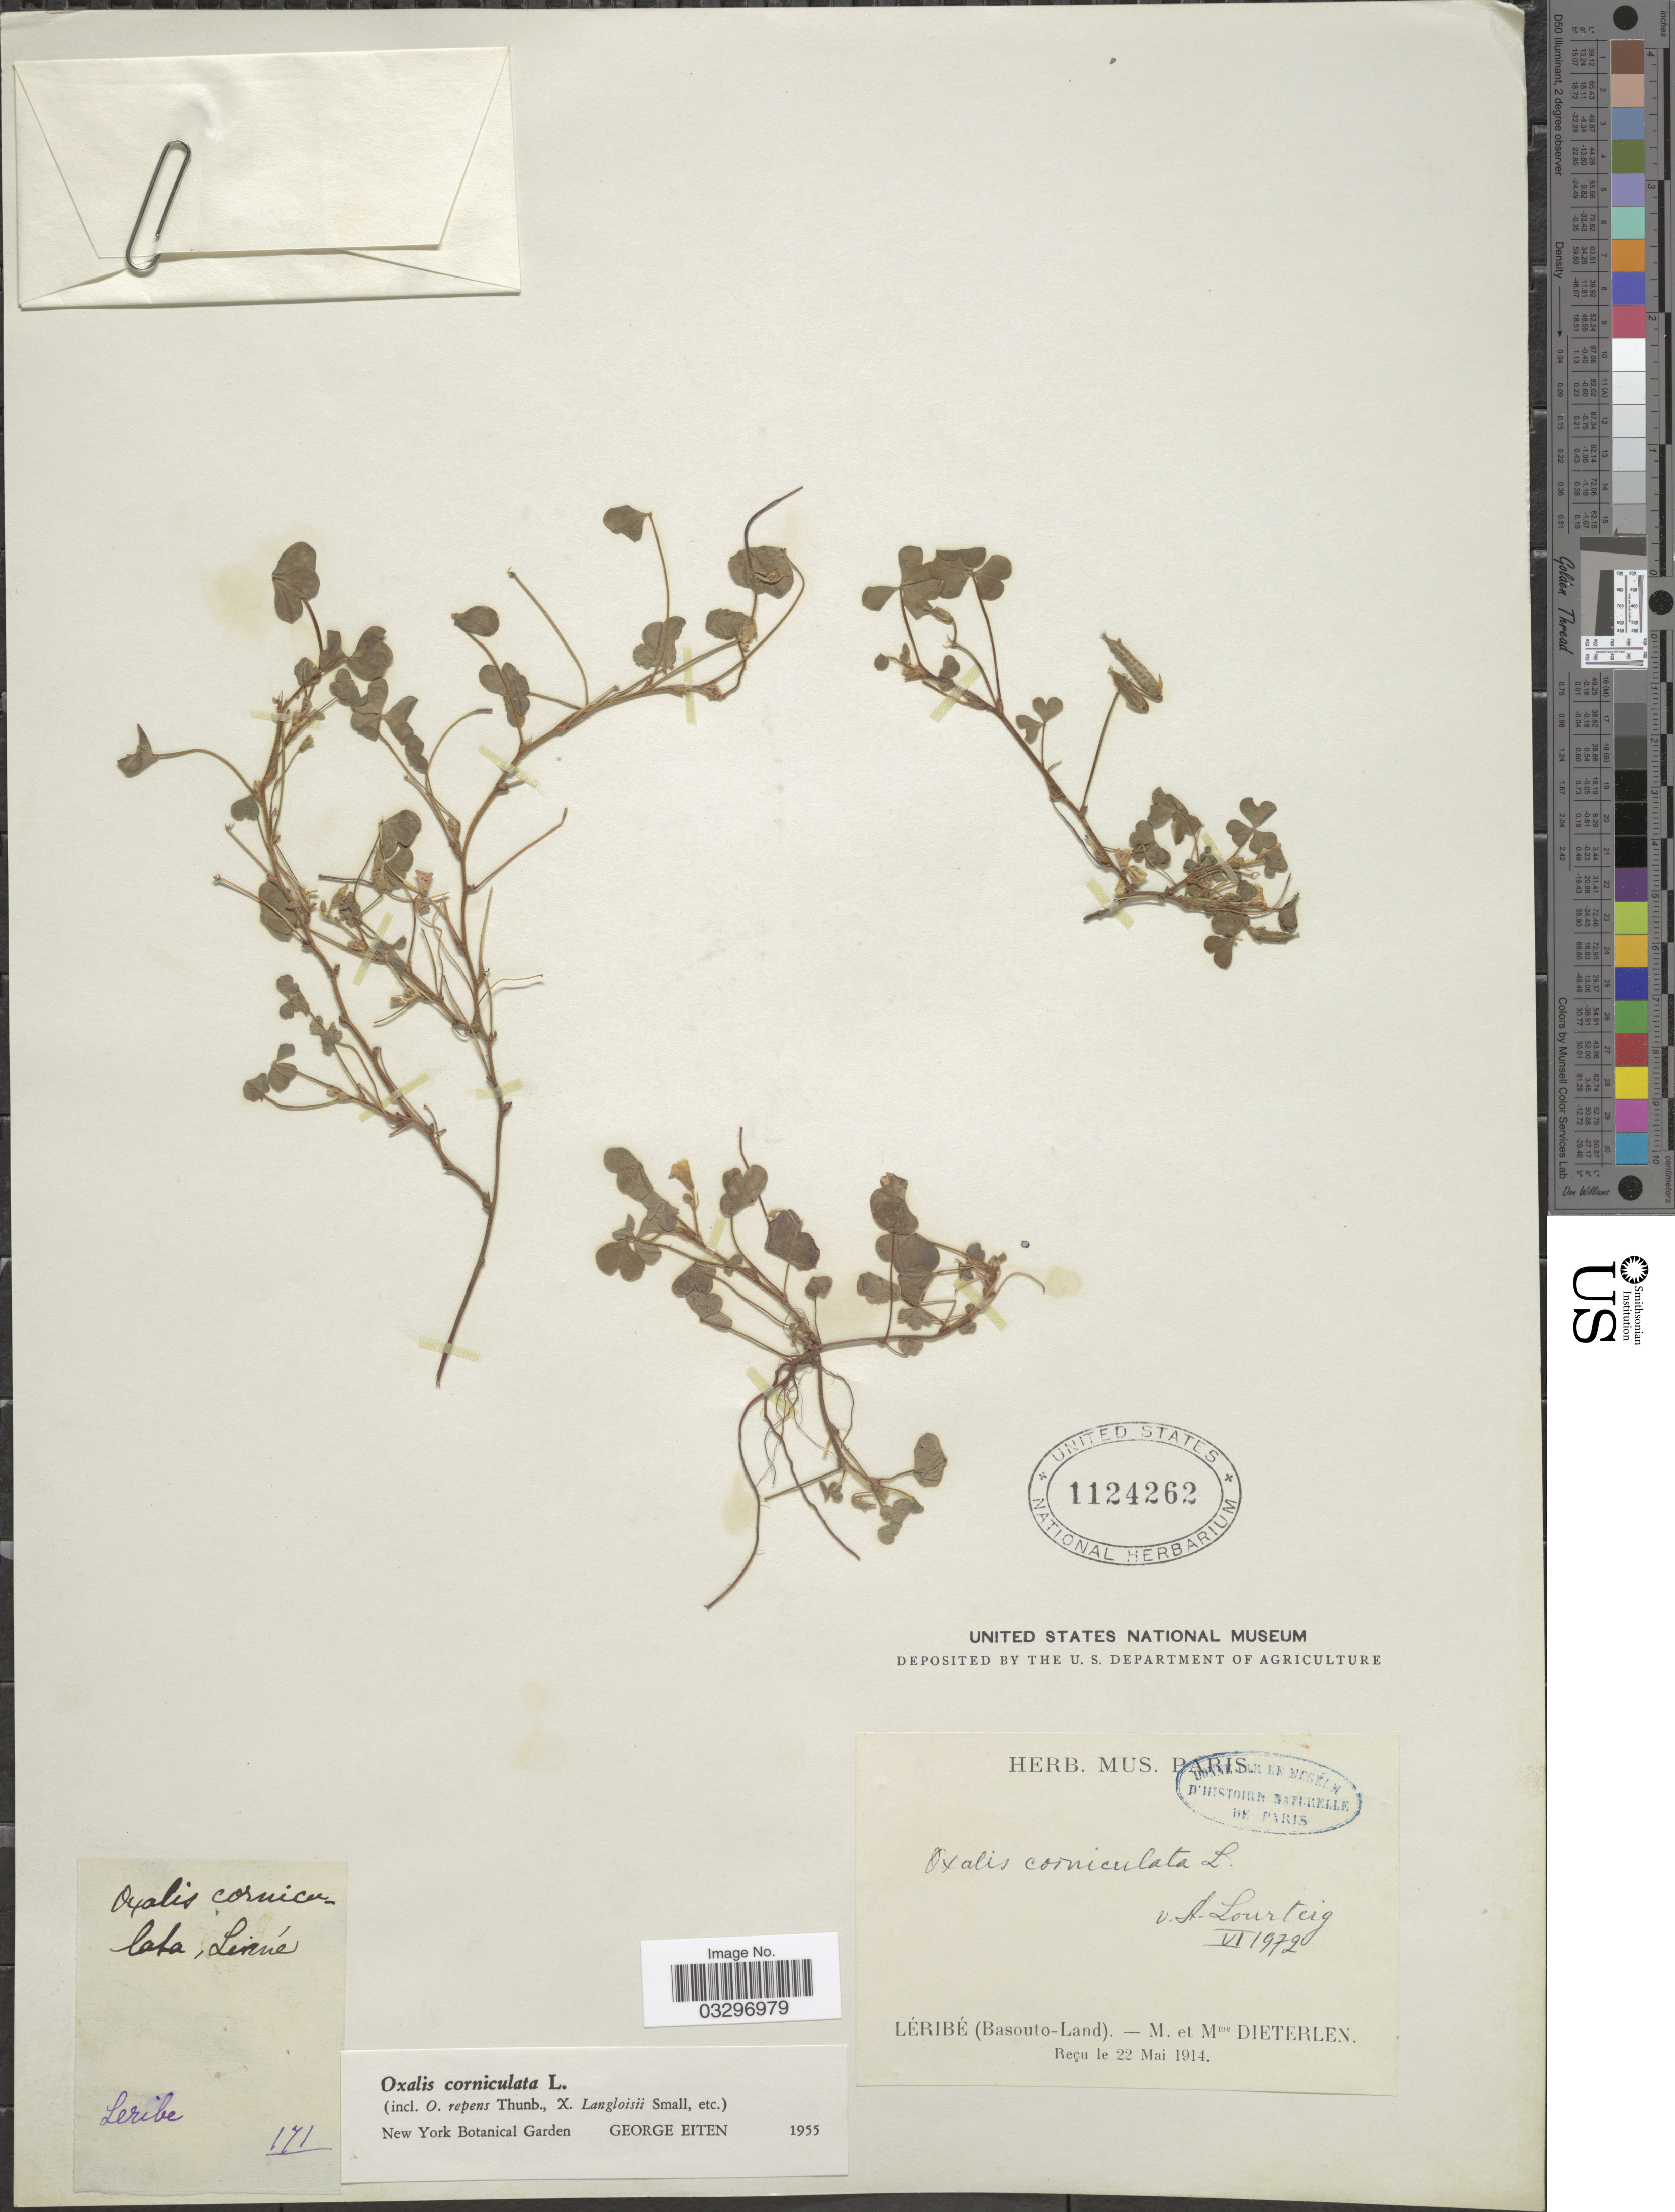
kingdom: Plantae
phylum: Tracheophyta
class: Magnoliopsida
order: Oxalidales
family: Oxalidaceae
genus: Oxalis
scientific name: Oxalis corniculata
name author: L.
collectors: M. Dieterlen & Mme. Dieterlen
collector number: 171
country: Lesotho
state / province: Leribe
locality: Léribé (Basouto-Land).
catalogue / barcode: US 1124262